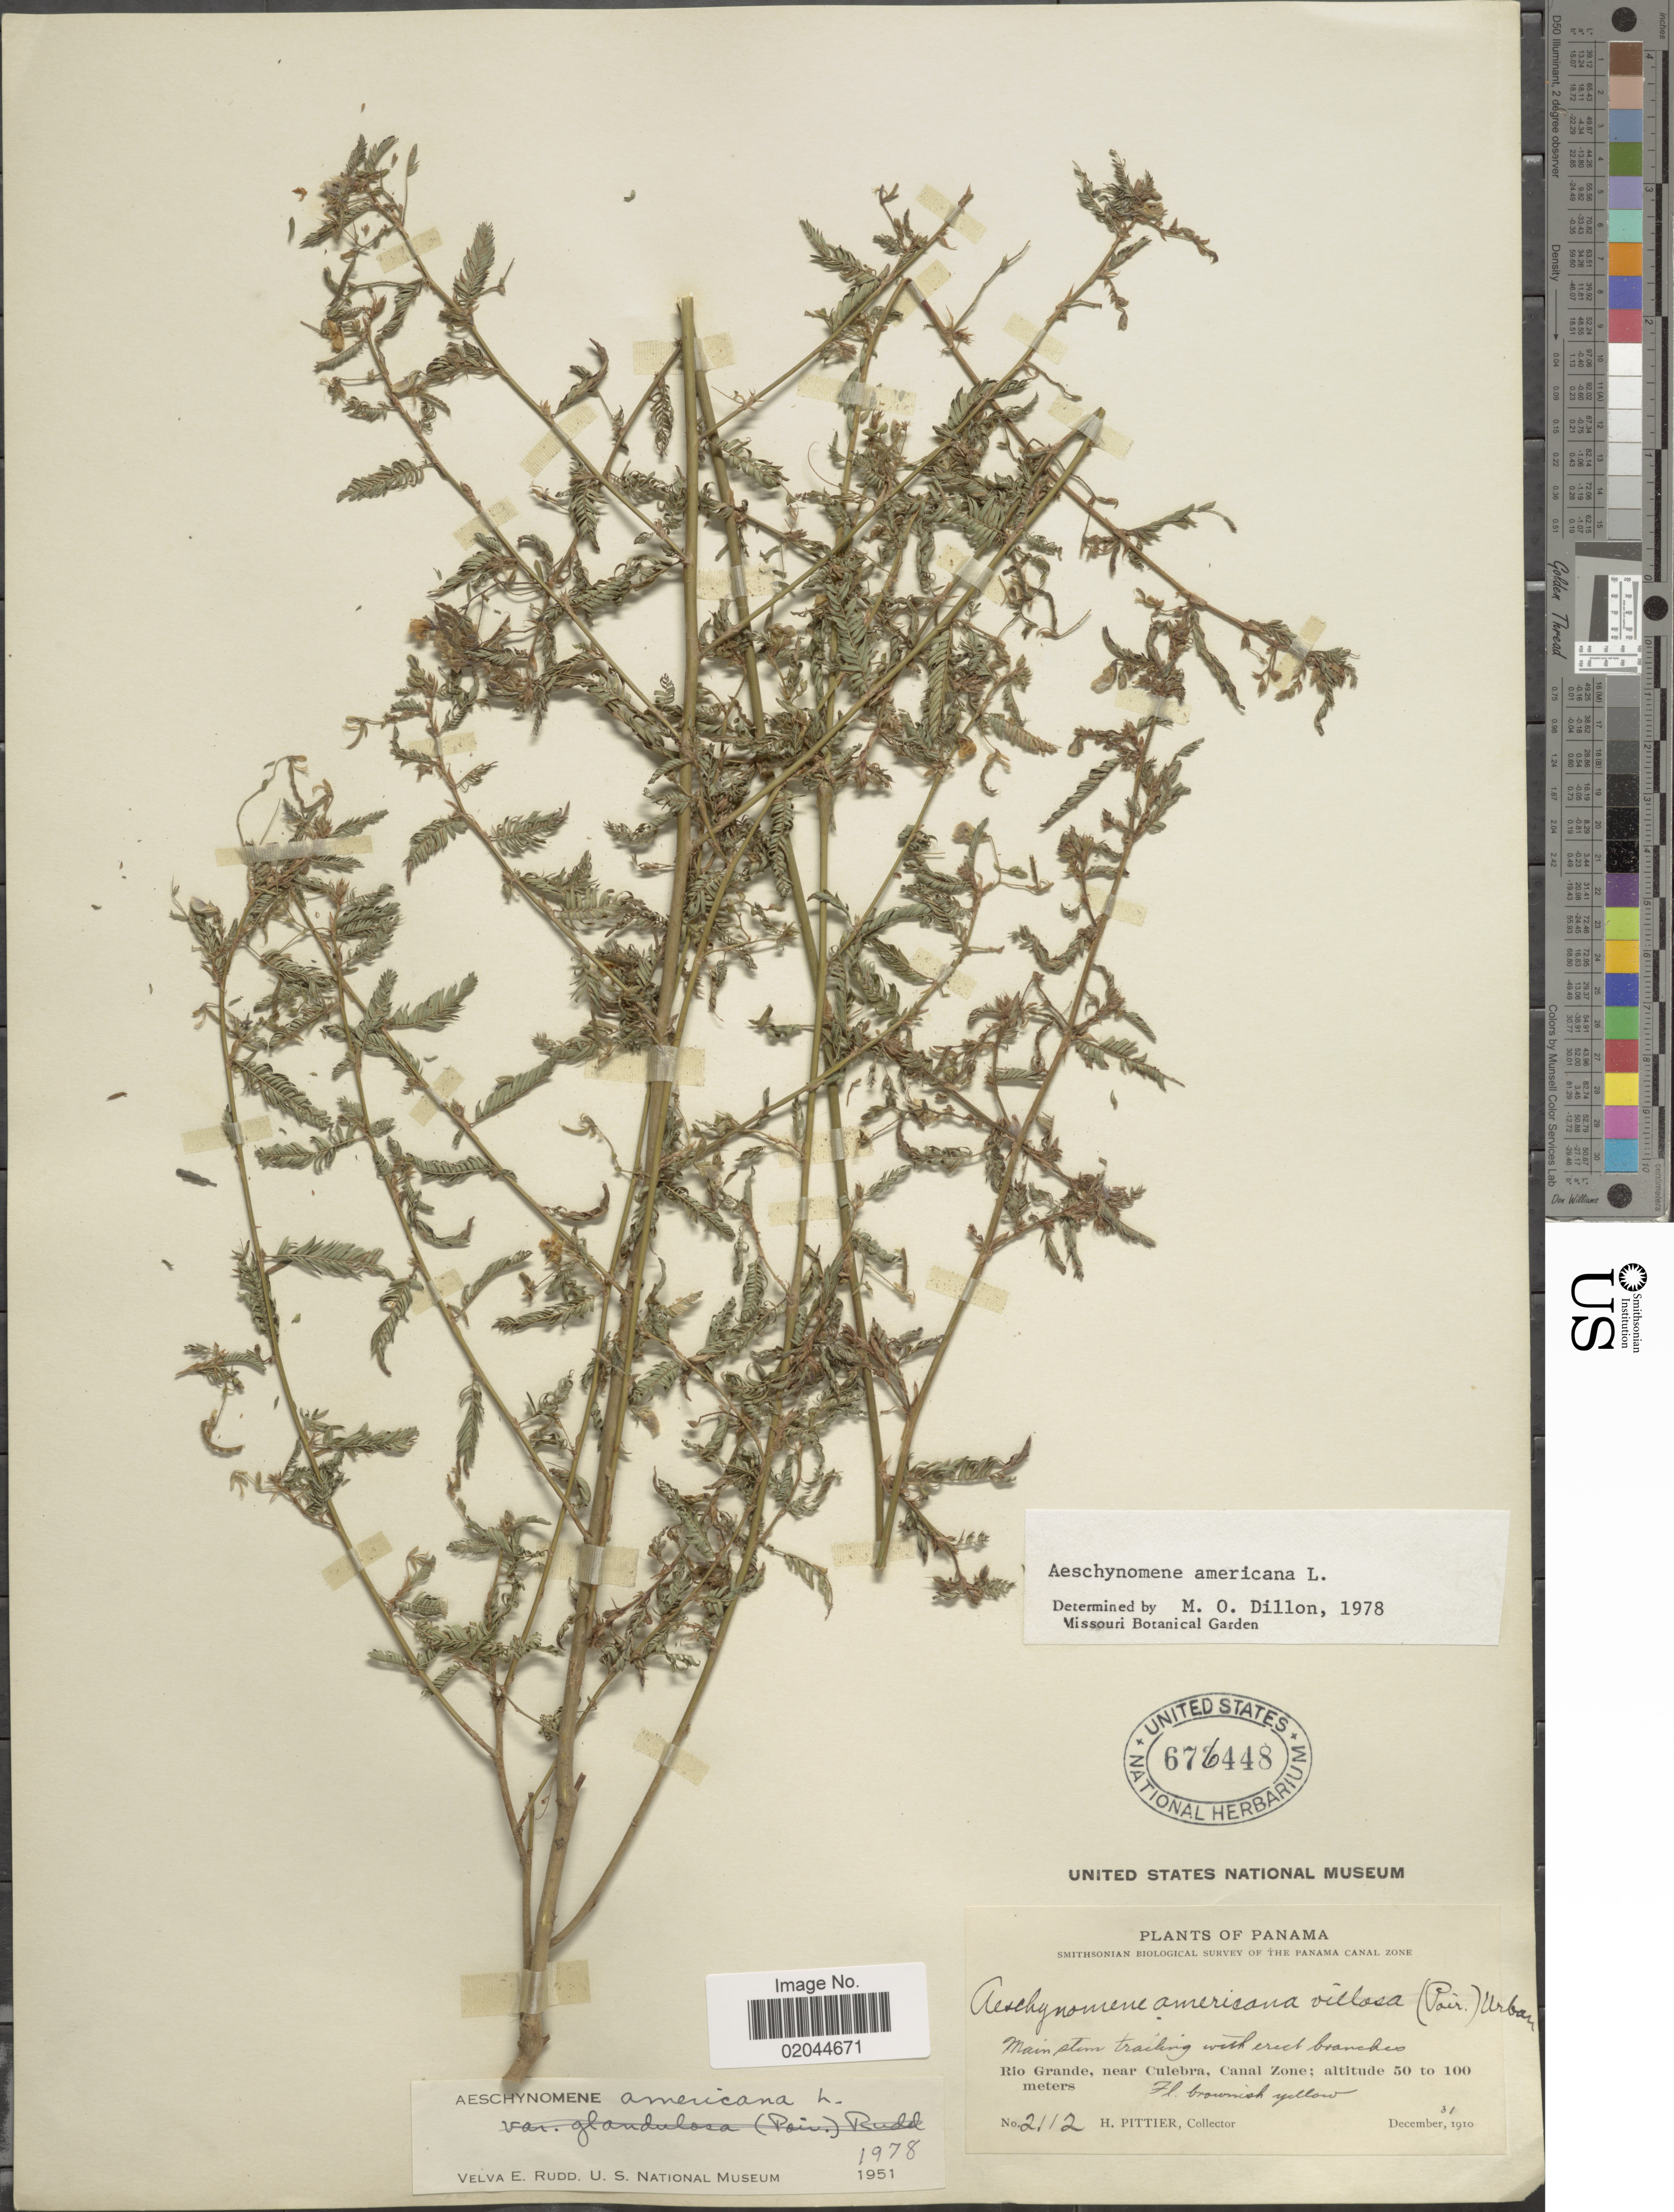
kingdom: Plantae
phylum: Tracheophyta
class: Magnoliopsida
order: Fabales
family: Fabaceae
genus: Aeschynomene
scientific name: Aeschynomene americana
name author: L.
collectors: H. F. Pittier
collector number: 2112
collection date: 1910-12-31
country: Panama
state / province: Colón / Panamá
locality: Rio Grande, near Culebra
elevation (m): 50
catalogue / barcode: US 676448